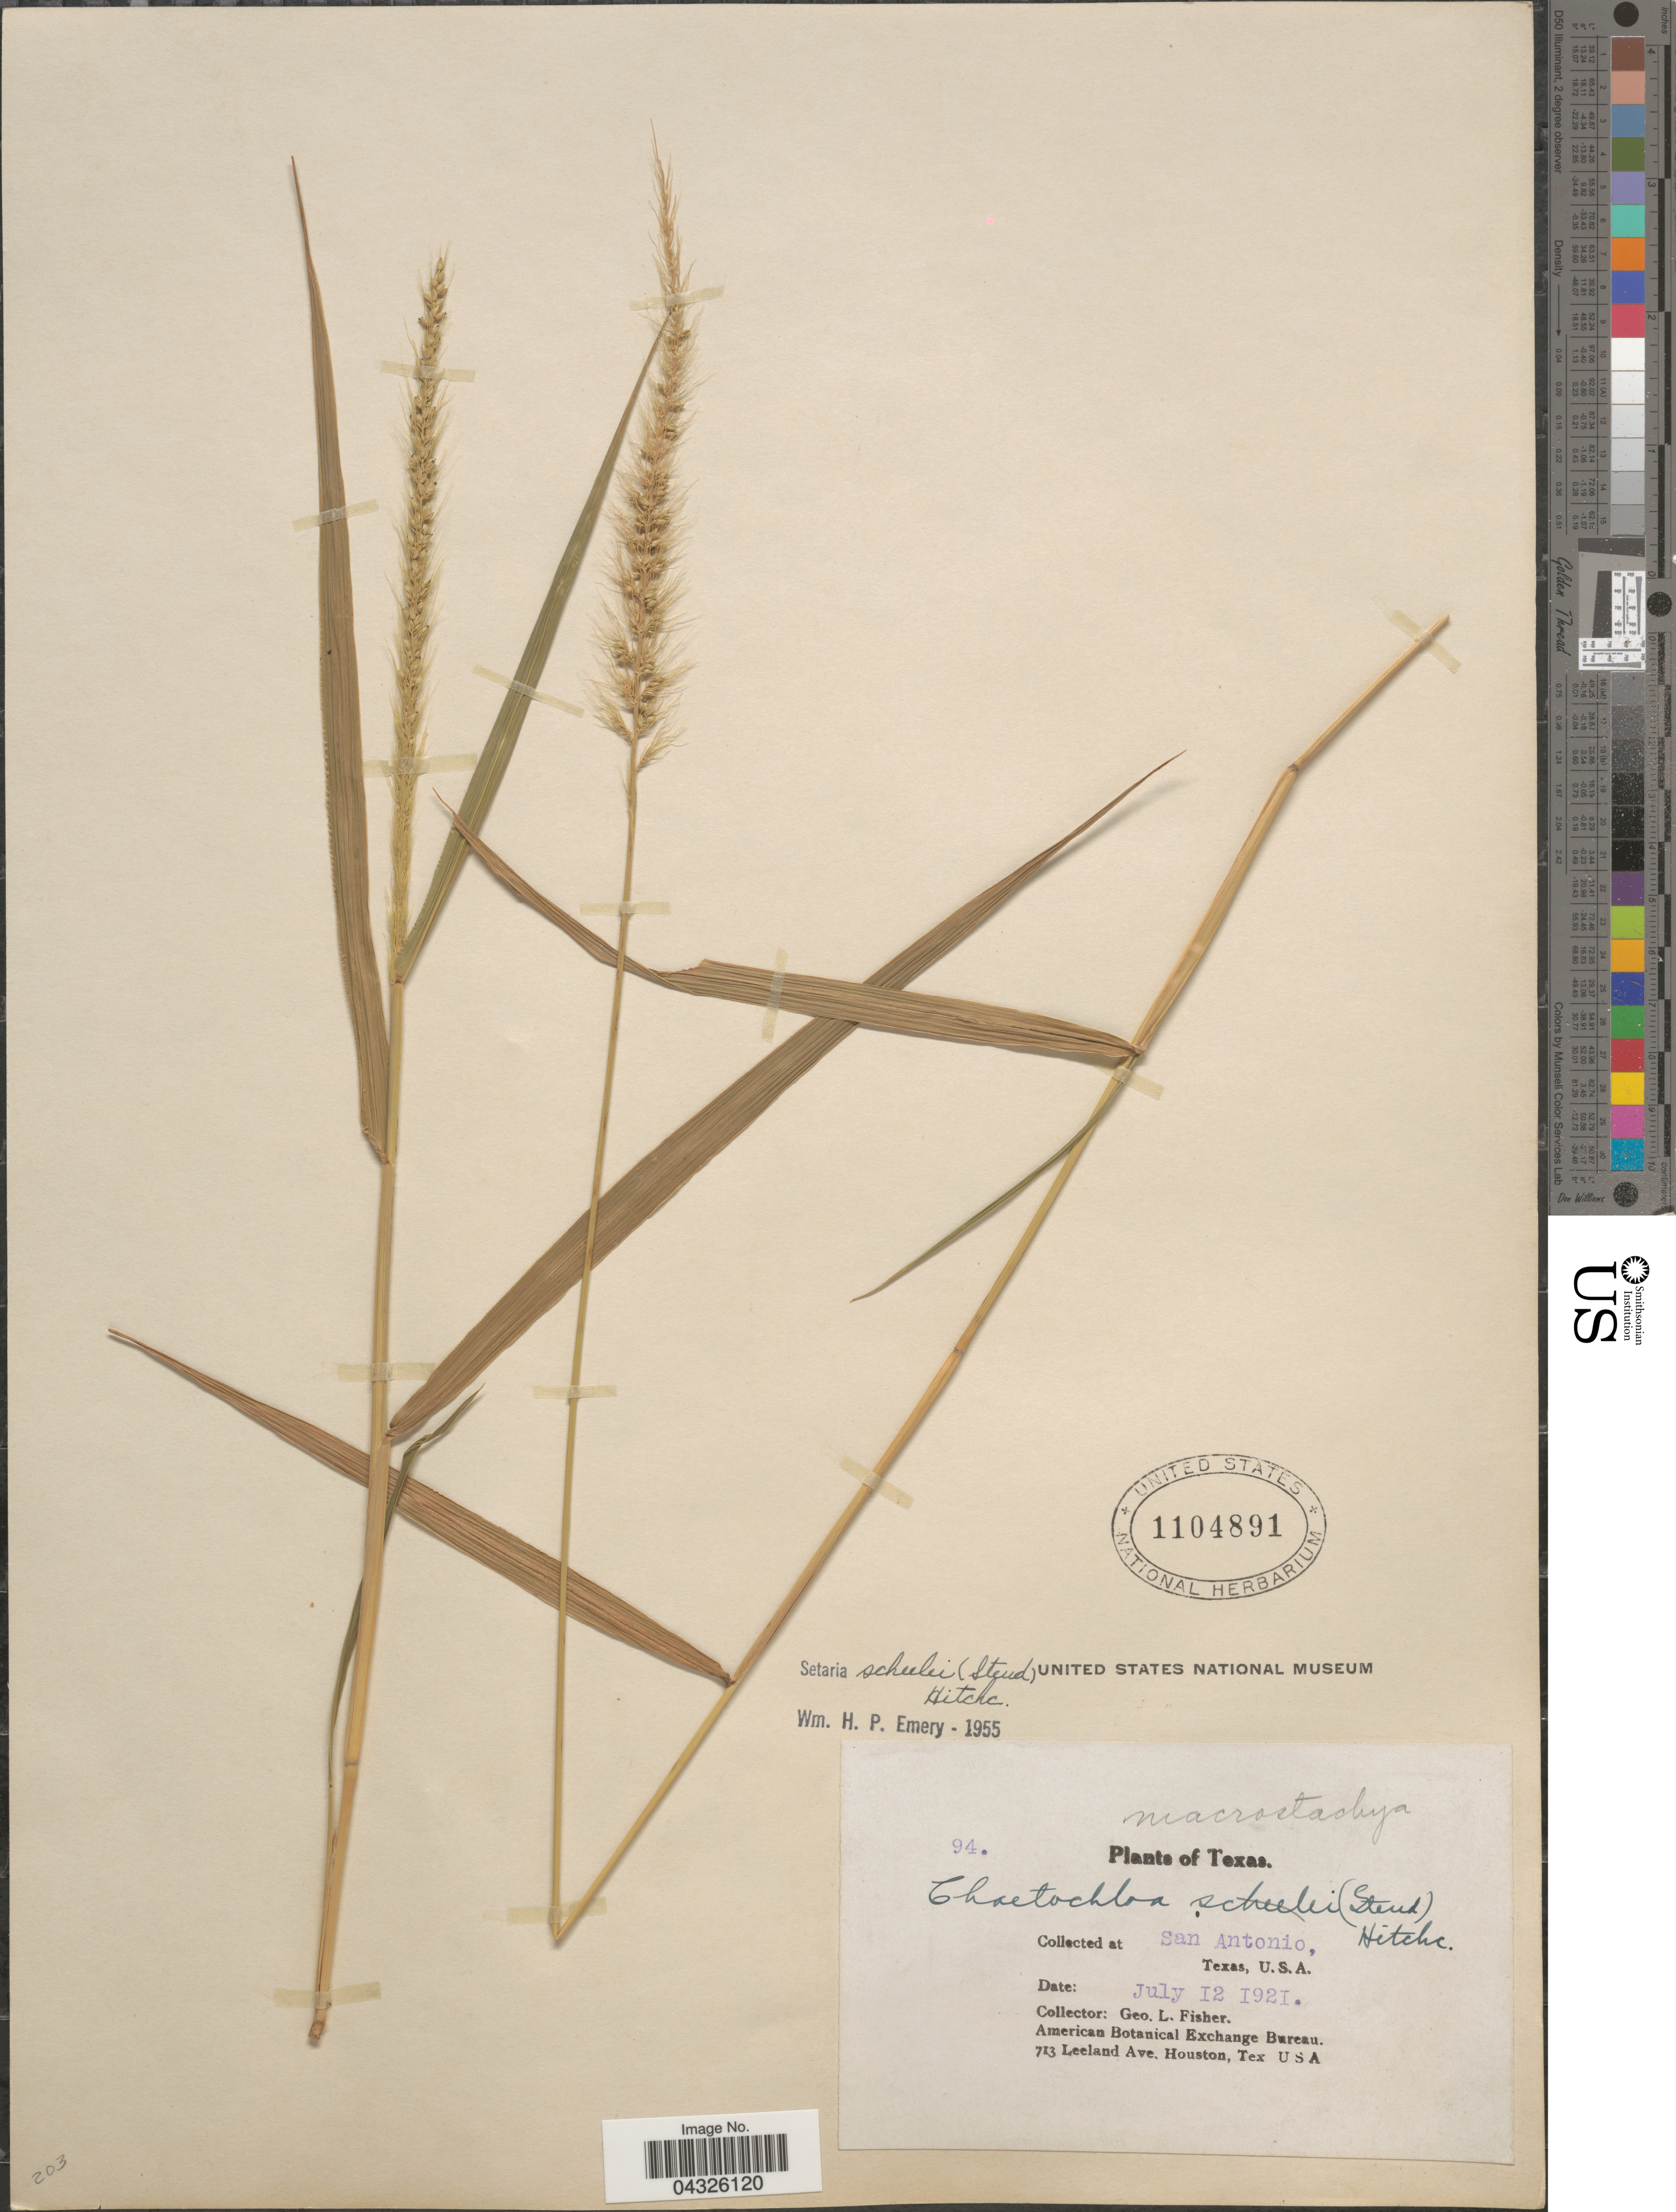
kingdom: Plantae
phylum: Tracheophyta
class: Liliopsida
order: Poales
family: Poaceae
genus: Setaria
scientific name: Setaria scheelei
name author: (Steud.) Hitchc.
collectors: G. L. Fisher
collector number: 94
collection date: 1921-07-12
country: United States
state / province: Texas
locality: San Antonio.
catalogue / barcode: US 1104891